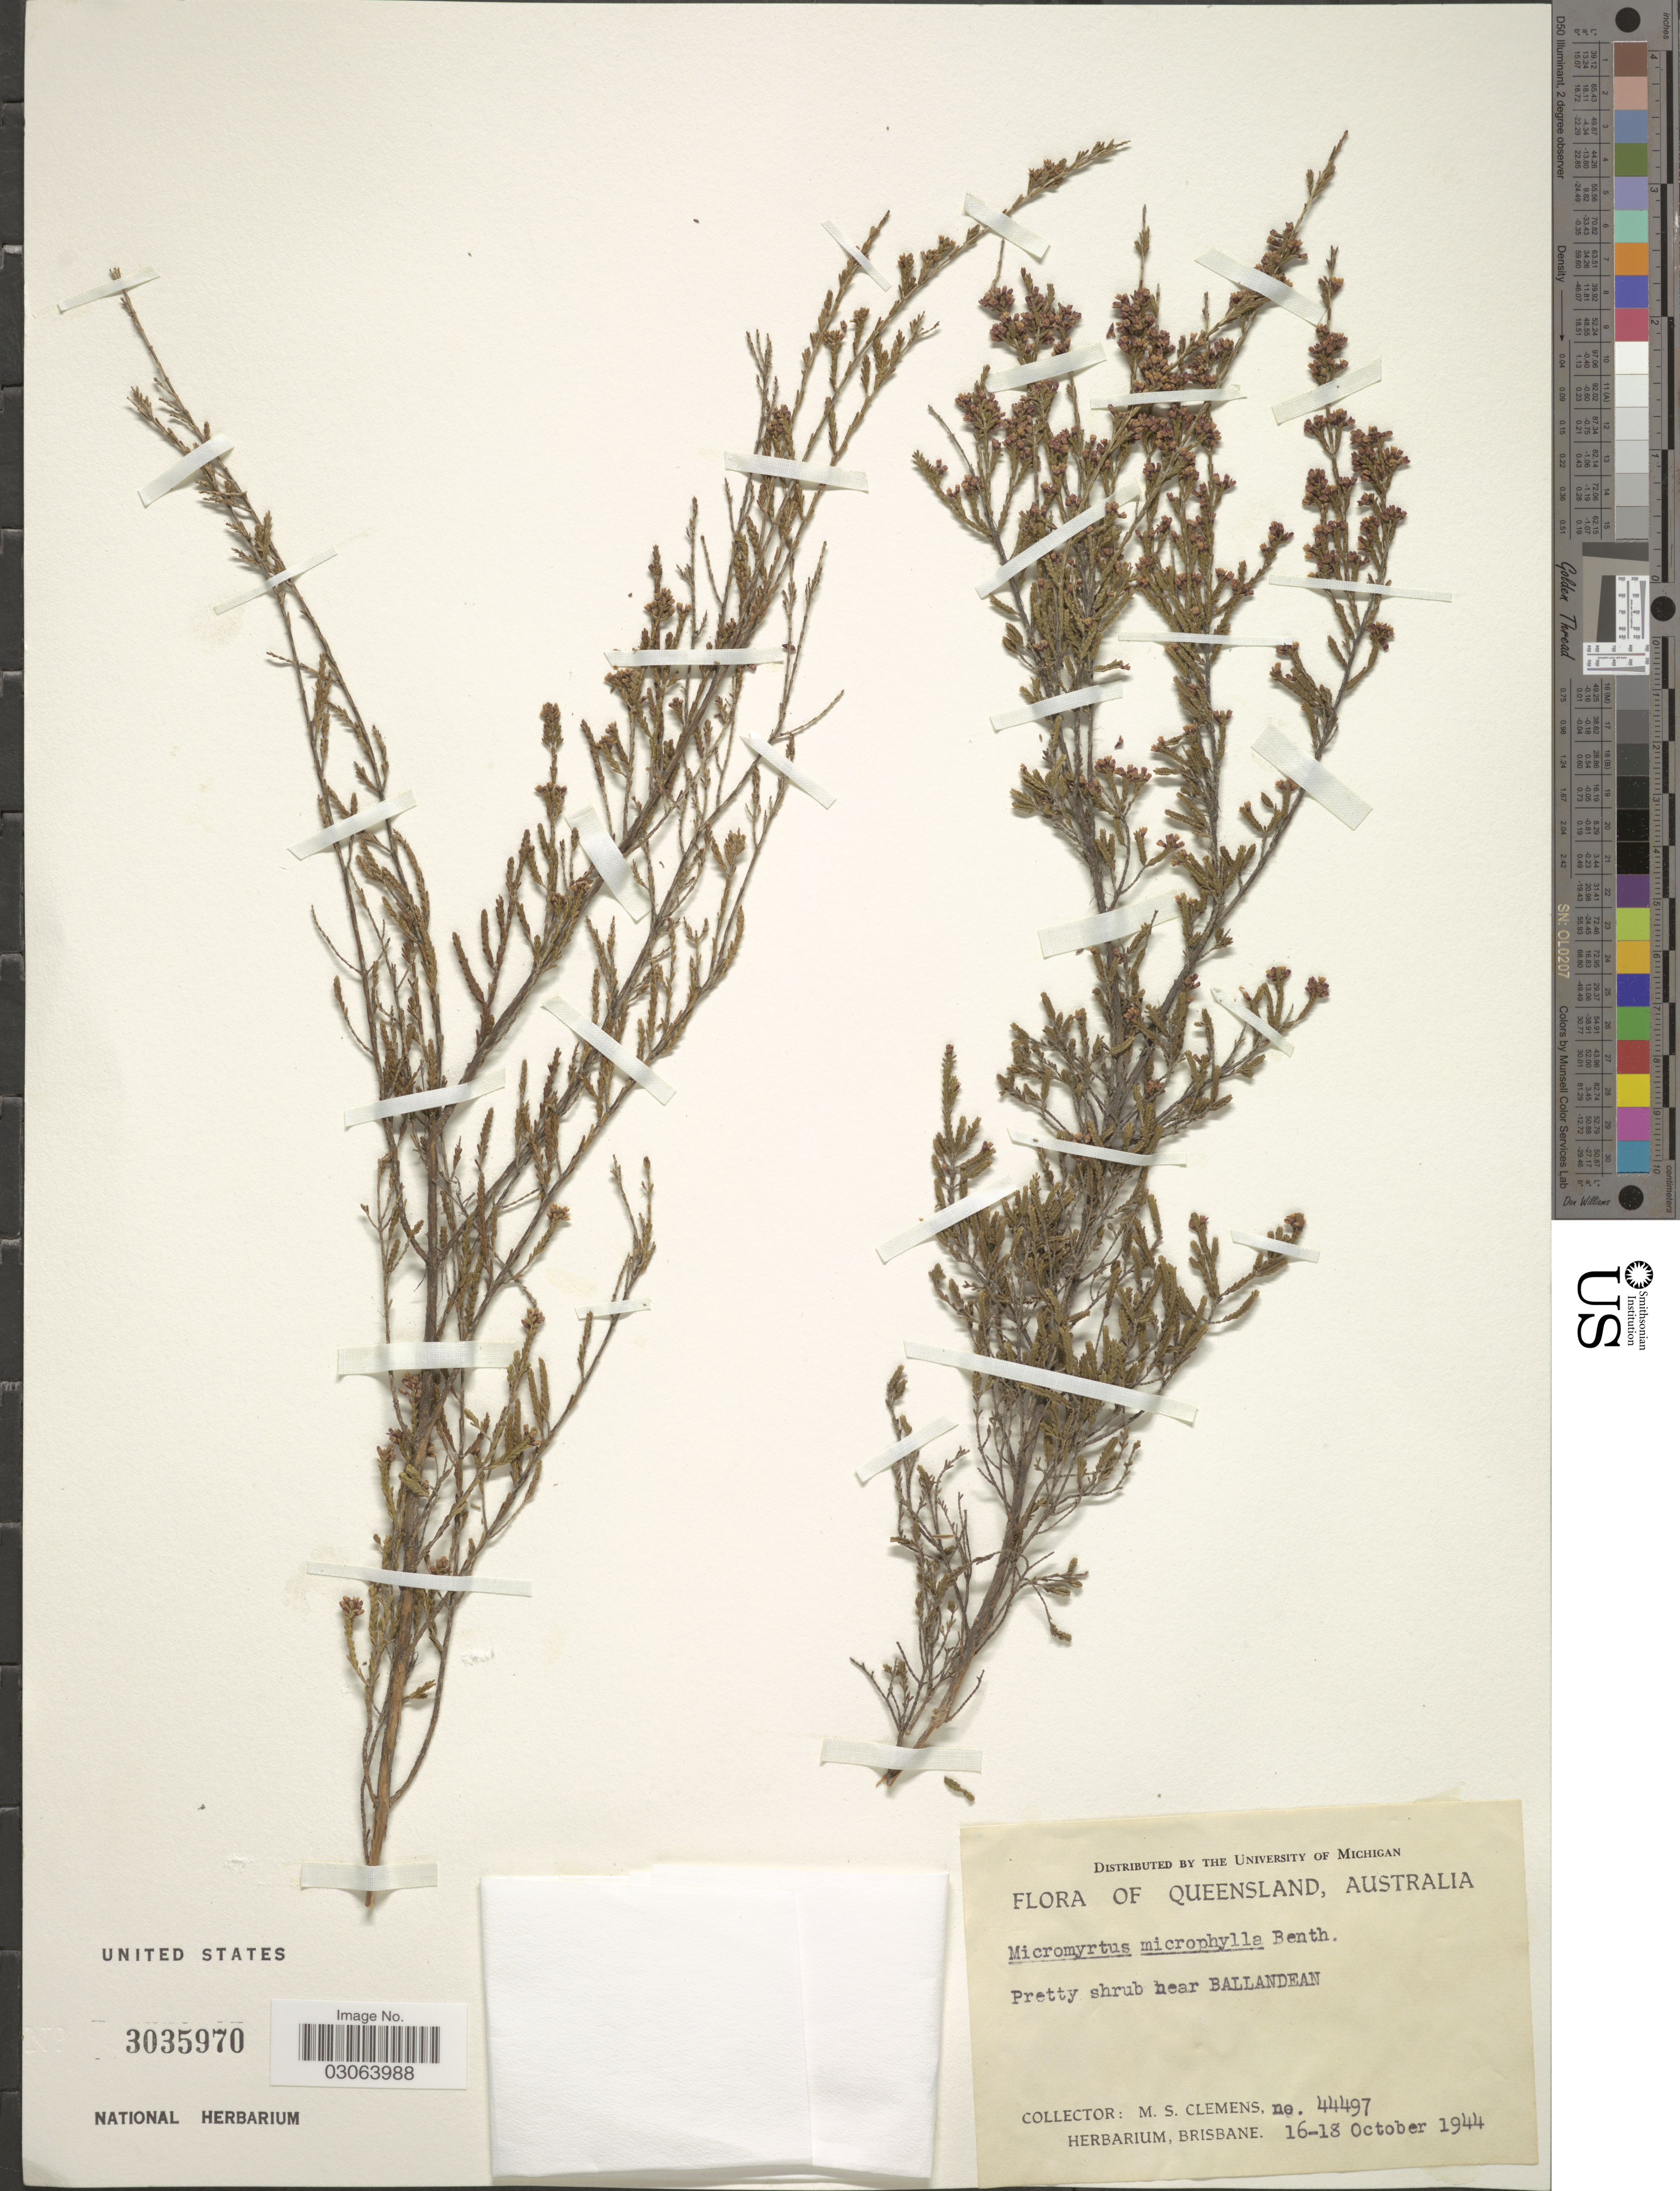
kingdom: Plantae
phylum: Tracheophyta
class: Magnoliopsida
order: Myrtales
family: Myrtaceae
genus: Micromyrtus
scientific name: Micromyrtus microphylla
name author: (Sieber) Benth.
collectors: M. S. Clemens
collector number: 44497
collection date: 1944-10-16/1944-10-18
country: Australia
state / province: Queensland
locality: Pretty shrub near Ballandean.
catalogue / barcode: US 3035970